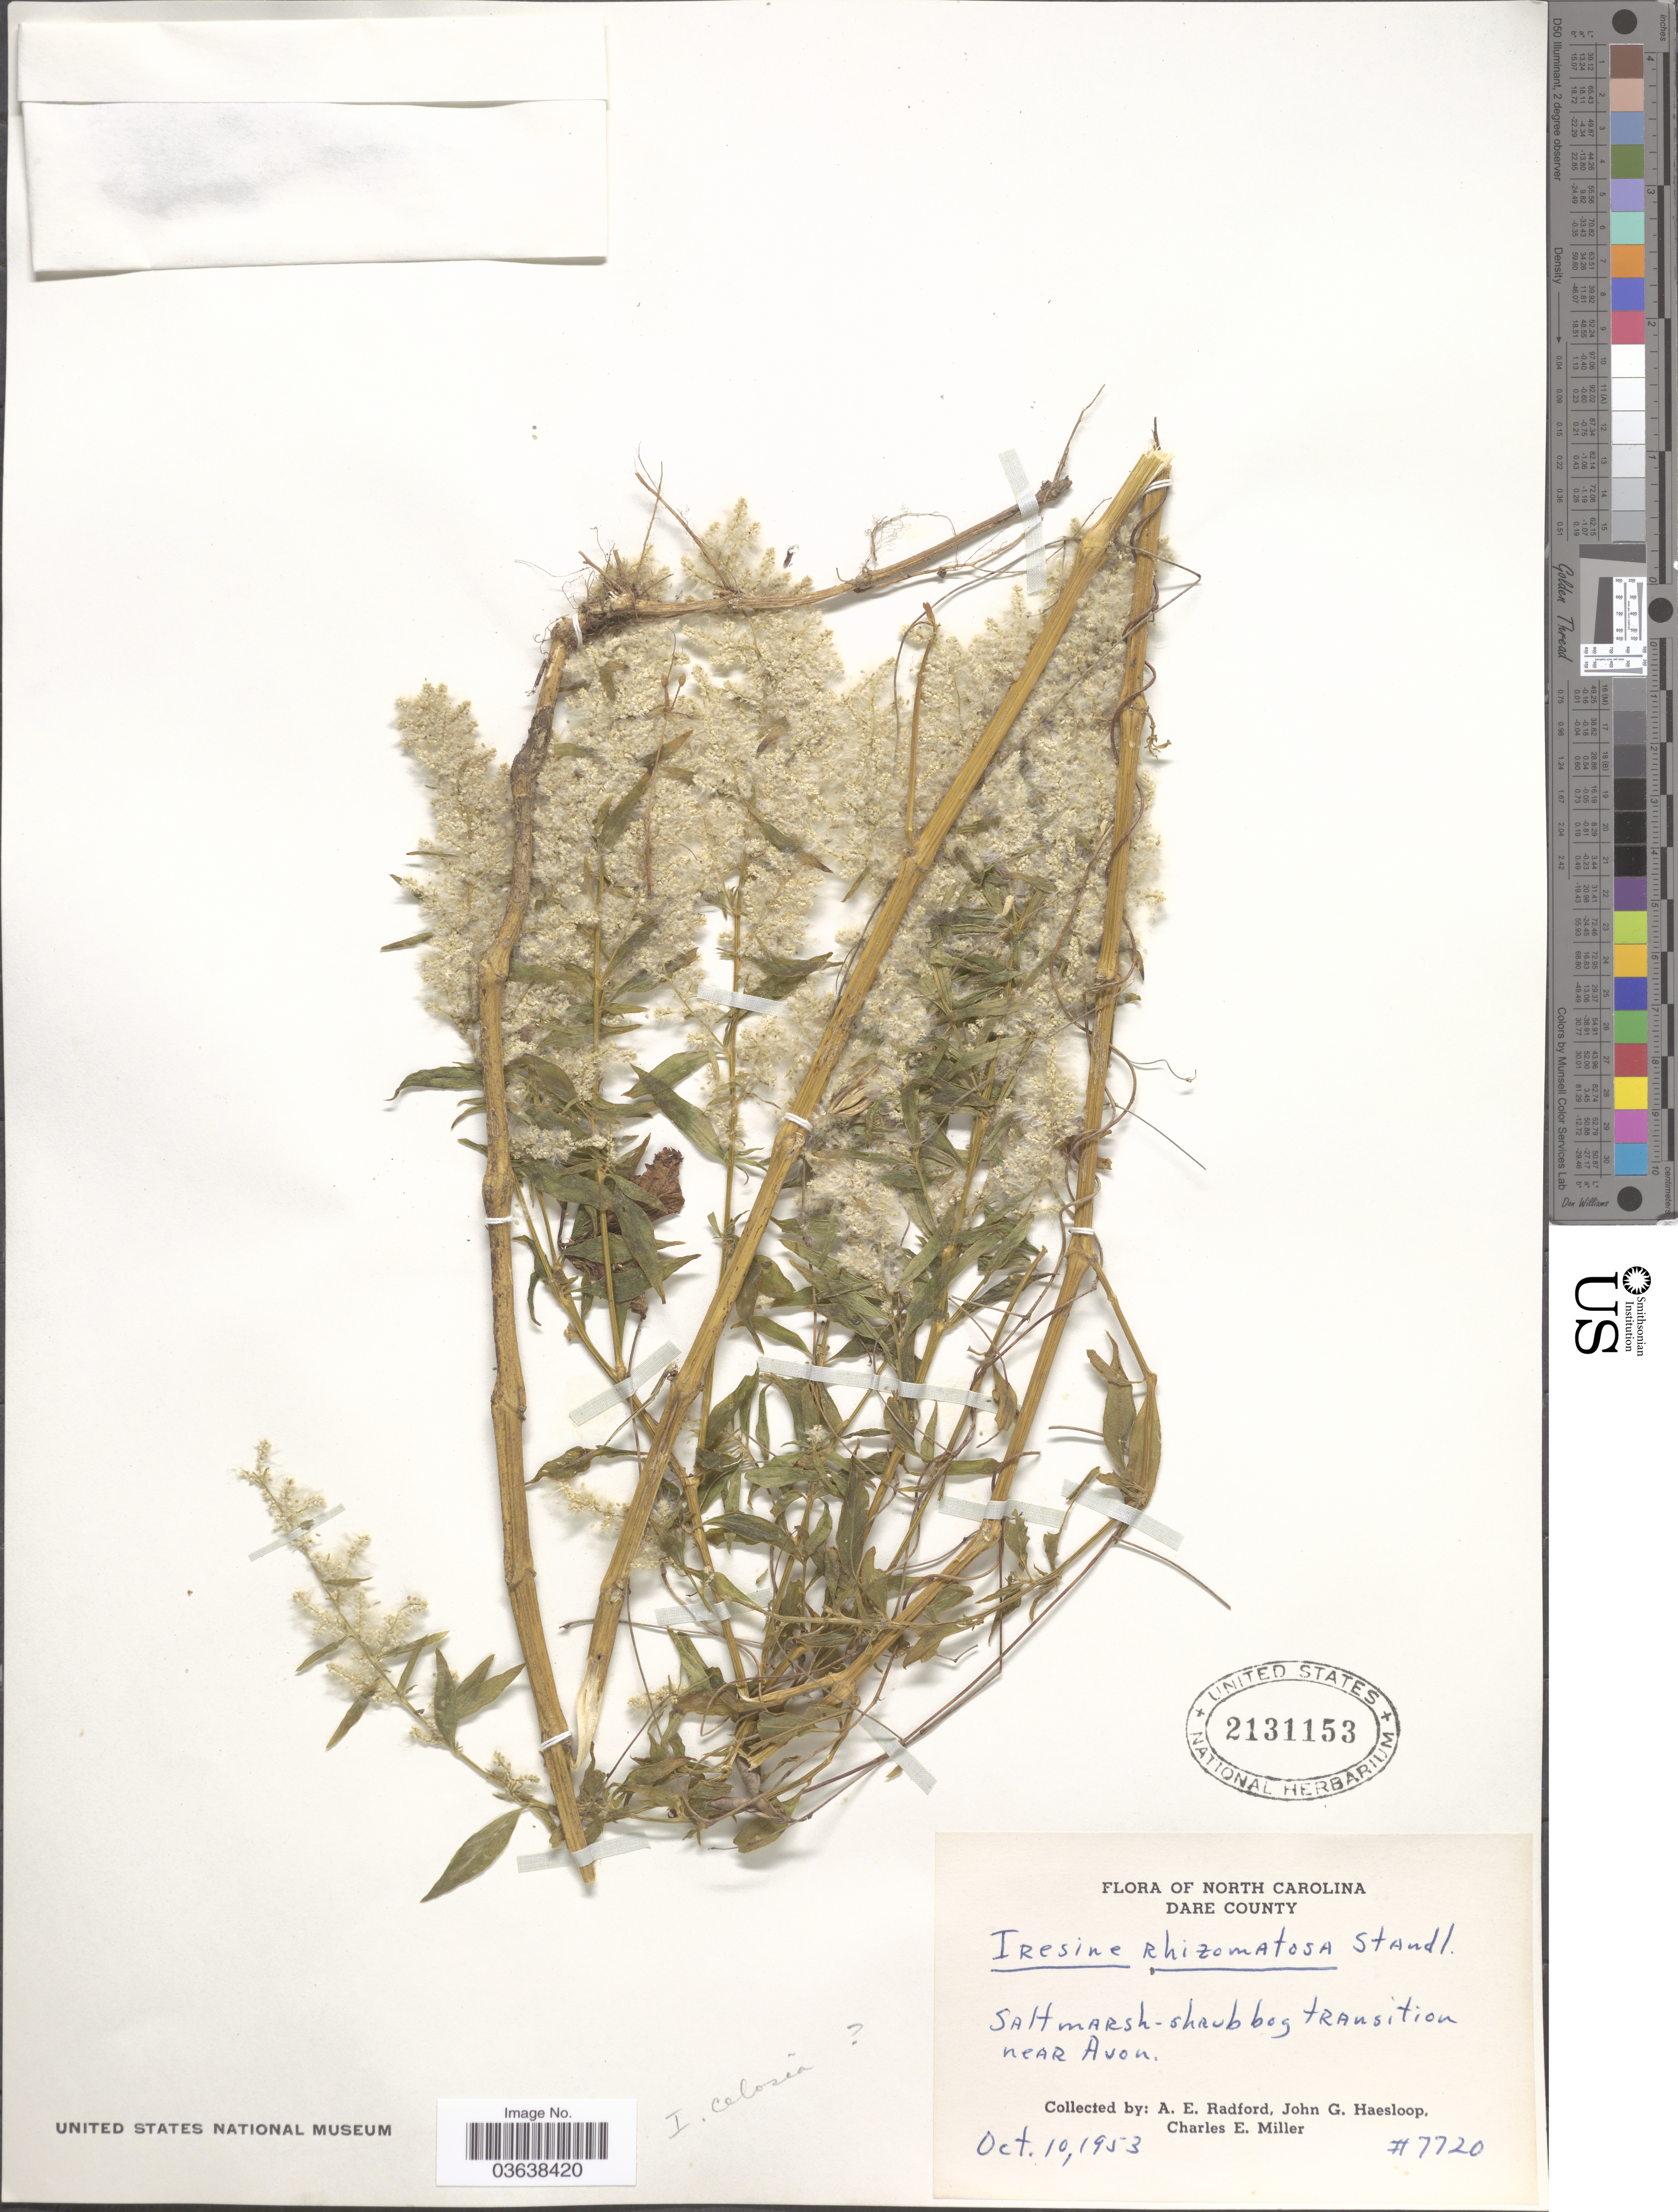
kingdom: Plantae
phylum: Tracheophyta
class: Magnoliopsida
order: Caryophyllales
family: Amaranthaceae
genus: Iresine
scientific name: Iresine celosia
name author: L.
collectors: A. E. Radford, J. Haesloop & C. E. Miller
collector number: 7720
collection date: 1953-10-10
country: United States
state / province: North Carolina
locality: Dare County. Salt marsh-shrub bog transition near Avon.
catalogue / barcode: US 2131153